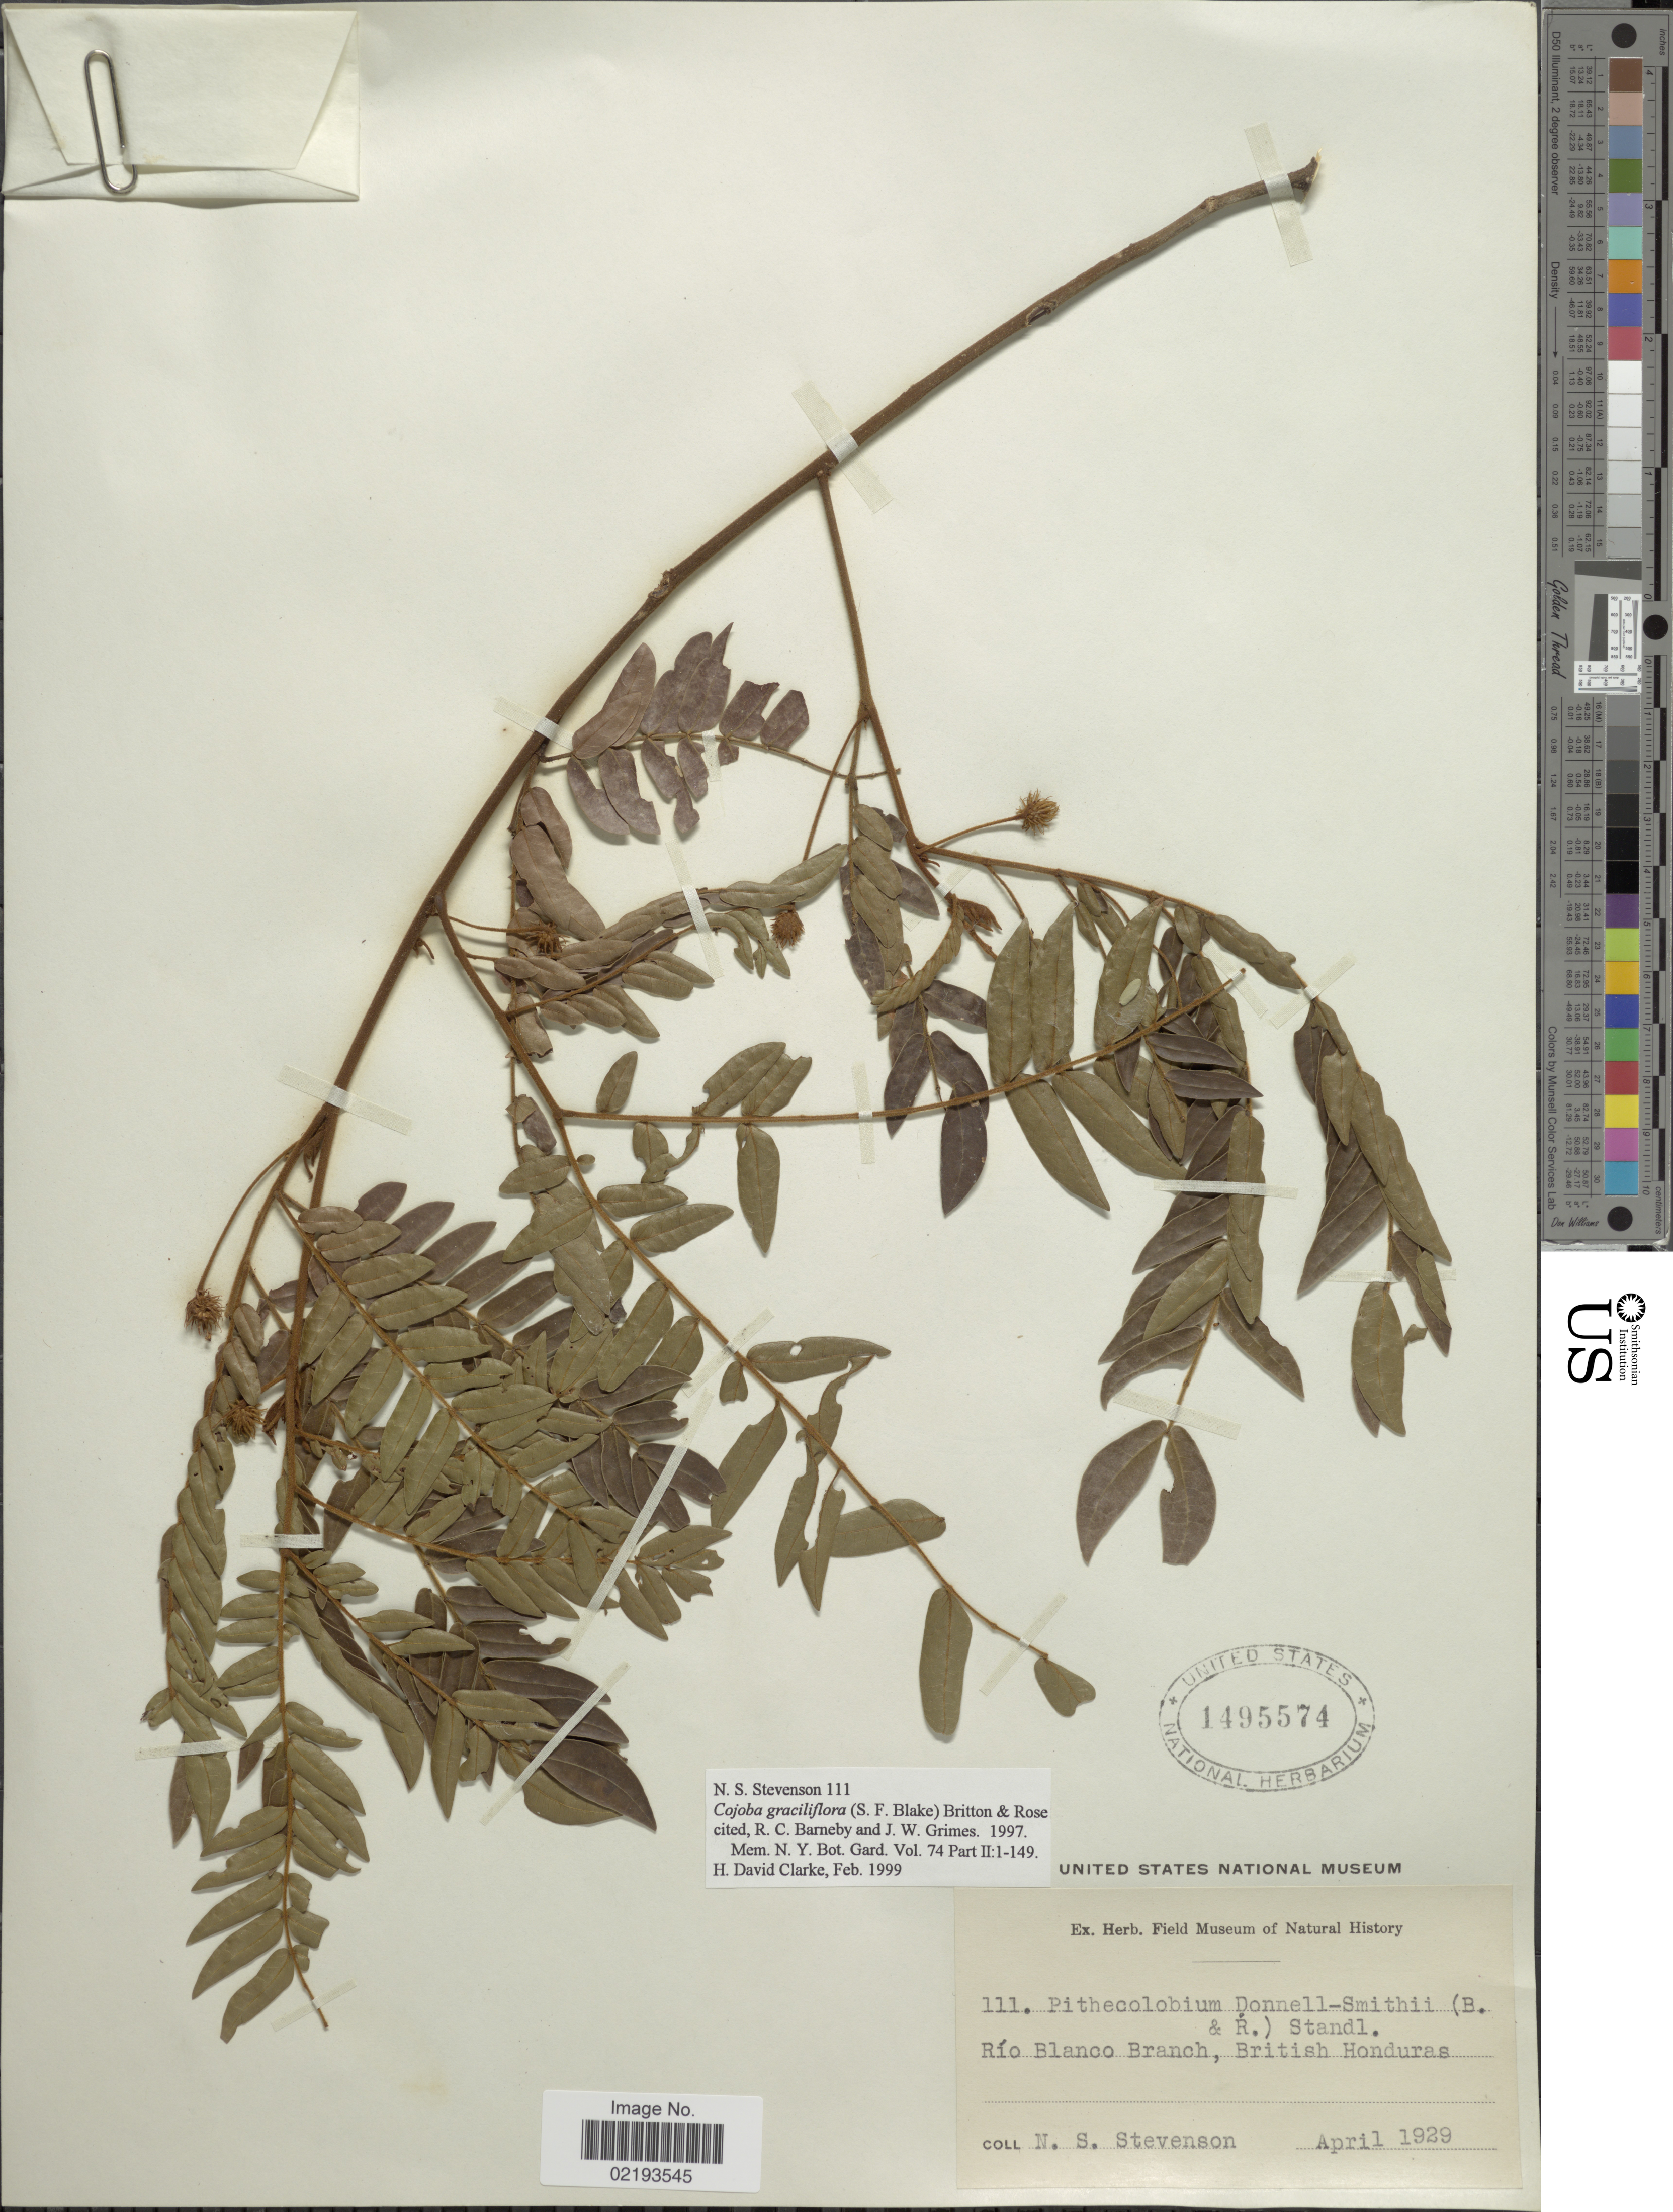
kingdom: Plantae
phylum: Tracheophyta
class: Magnoliopsida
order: Fabales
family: Fabaceae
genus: Cojoba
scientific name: Cojoba graciliflora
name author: (S.F. Blake) Britton & Rose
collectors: N. Stevenson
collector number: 111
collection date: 1929-04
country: Belize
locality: Río Blanco Branch, British Honduras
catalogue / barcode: US 1495574